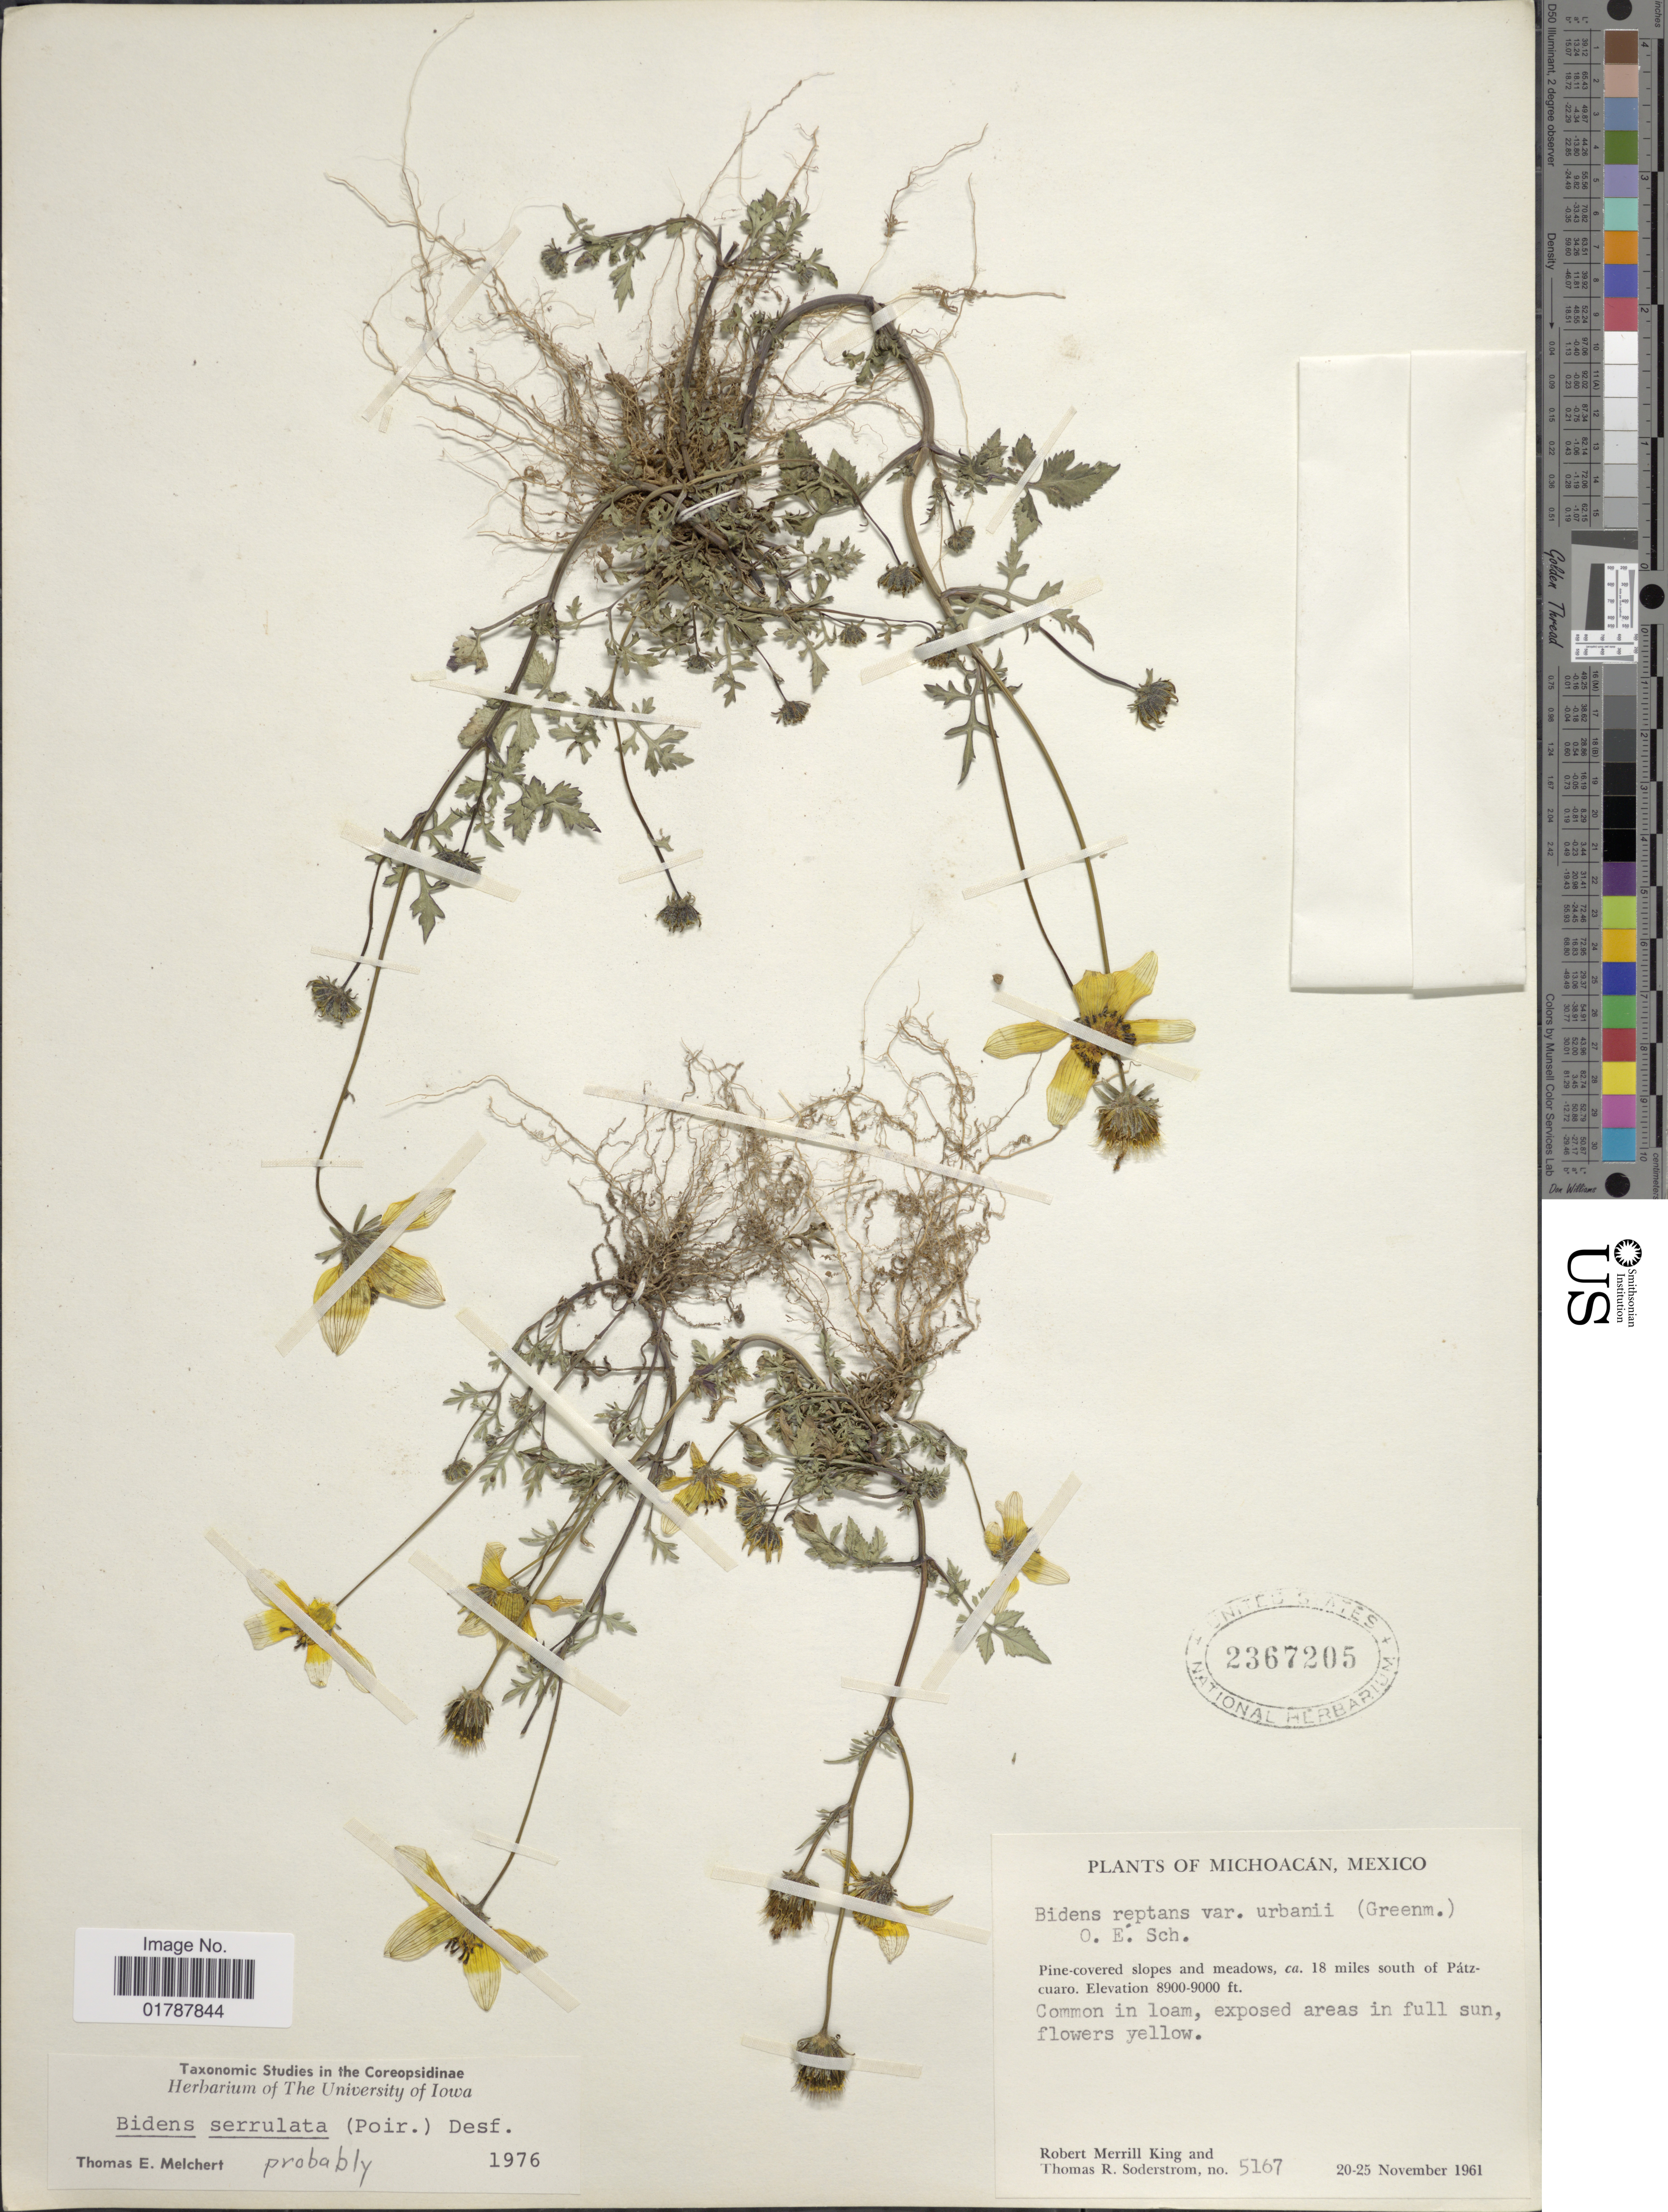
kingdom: Plantae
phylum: Tracheophyta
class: Magnoliopsida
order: Asterales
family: Asteraceae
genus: Bidens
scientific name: Bidens serrulata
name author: (Poir.) Desf.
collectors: R. M. King & T. R. Soderstrom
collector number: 5167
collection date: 1961-11-20/1961-11-25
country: Mexico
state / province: Michoacán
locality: Pine-covered slopes and meadows, 18 miles south of Patzcuaro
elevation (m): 2713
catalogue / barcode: US 2367205